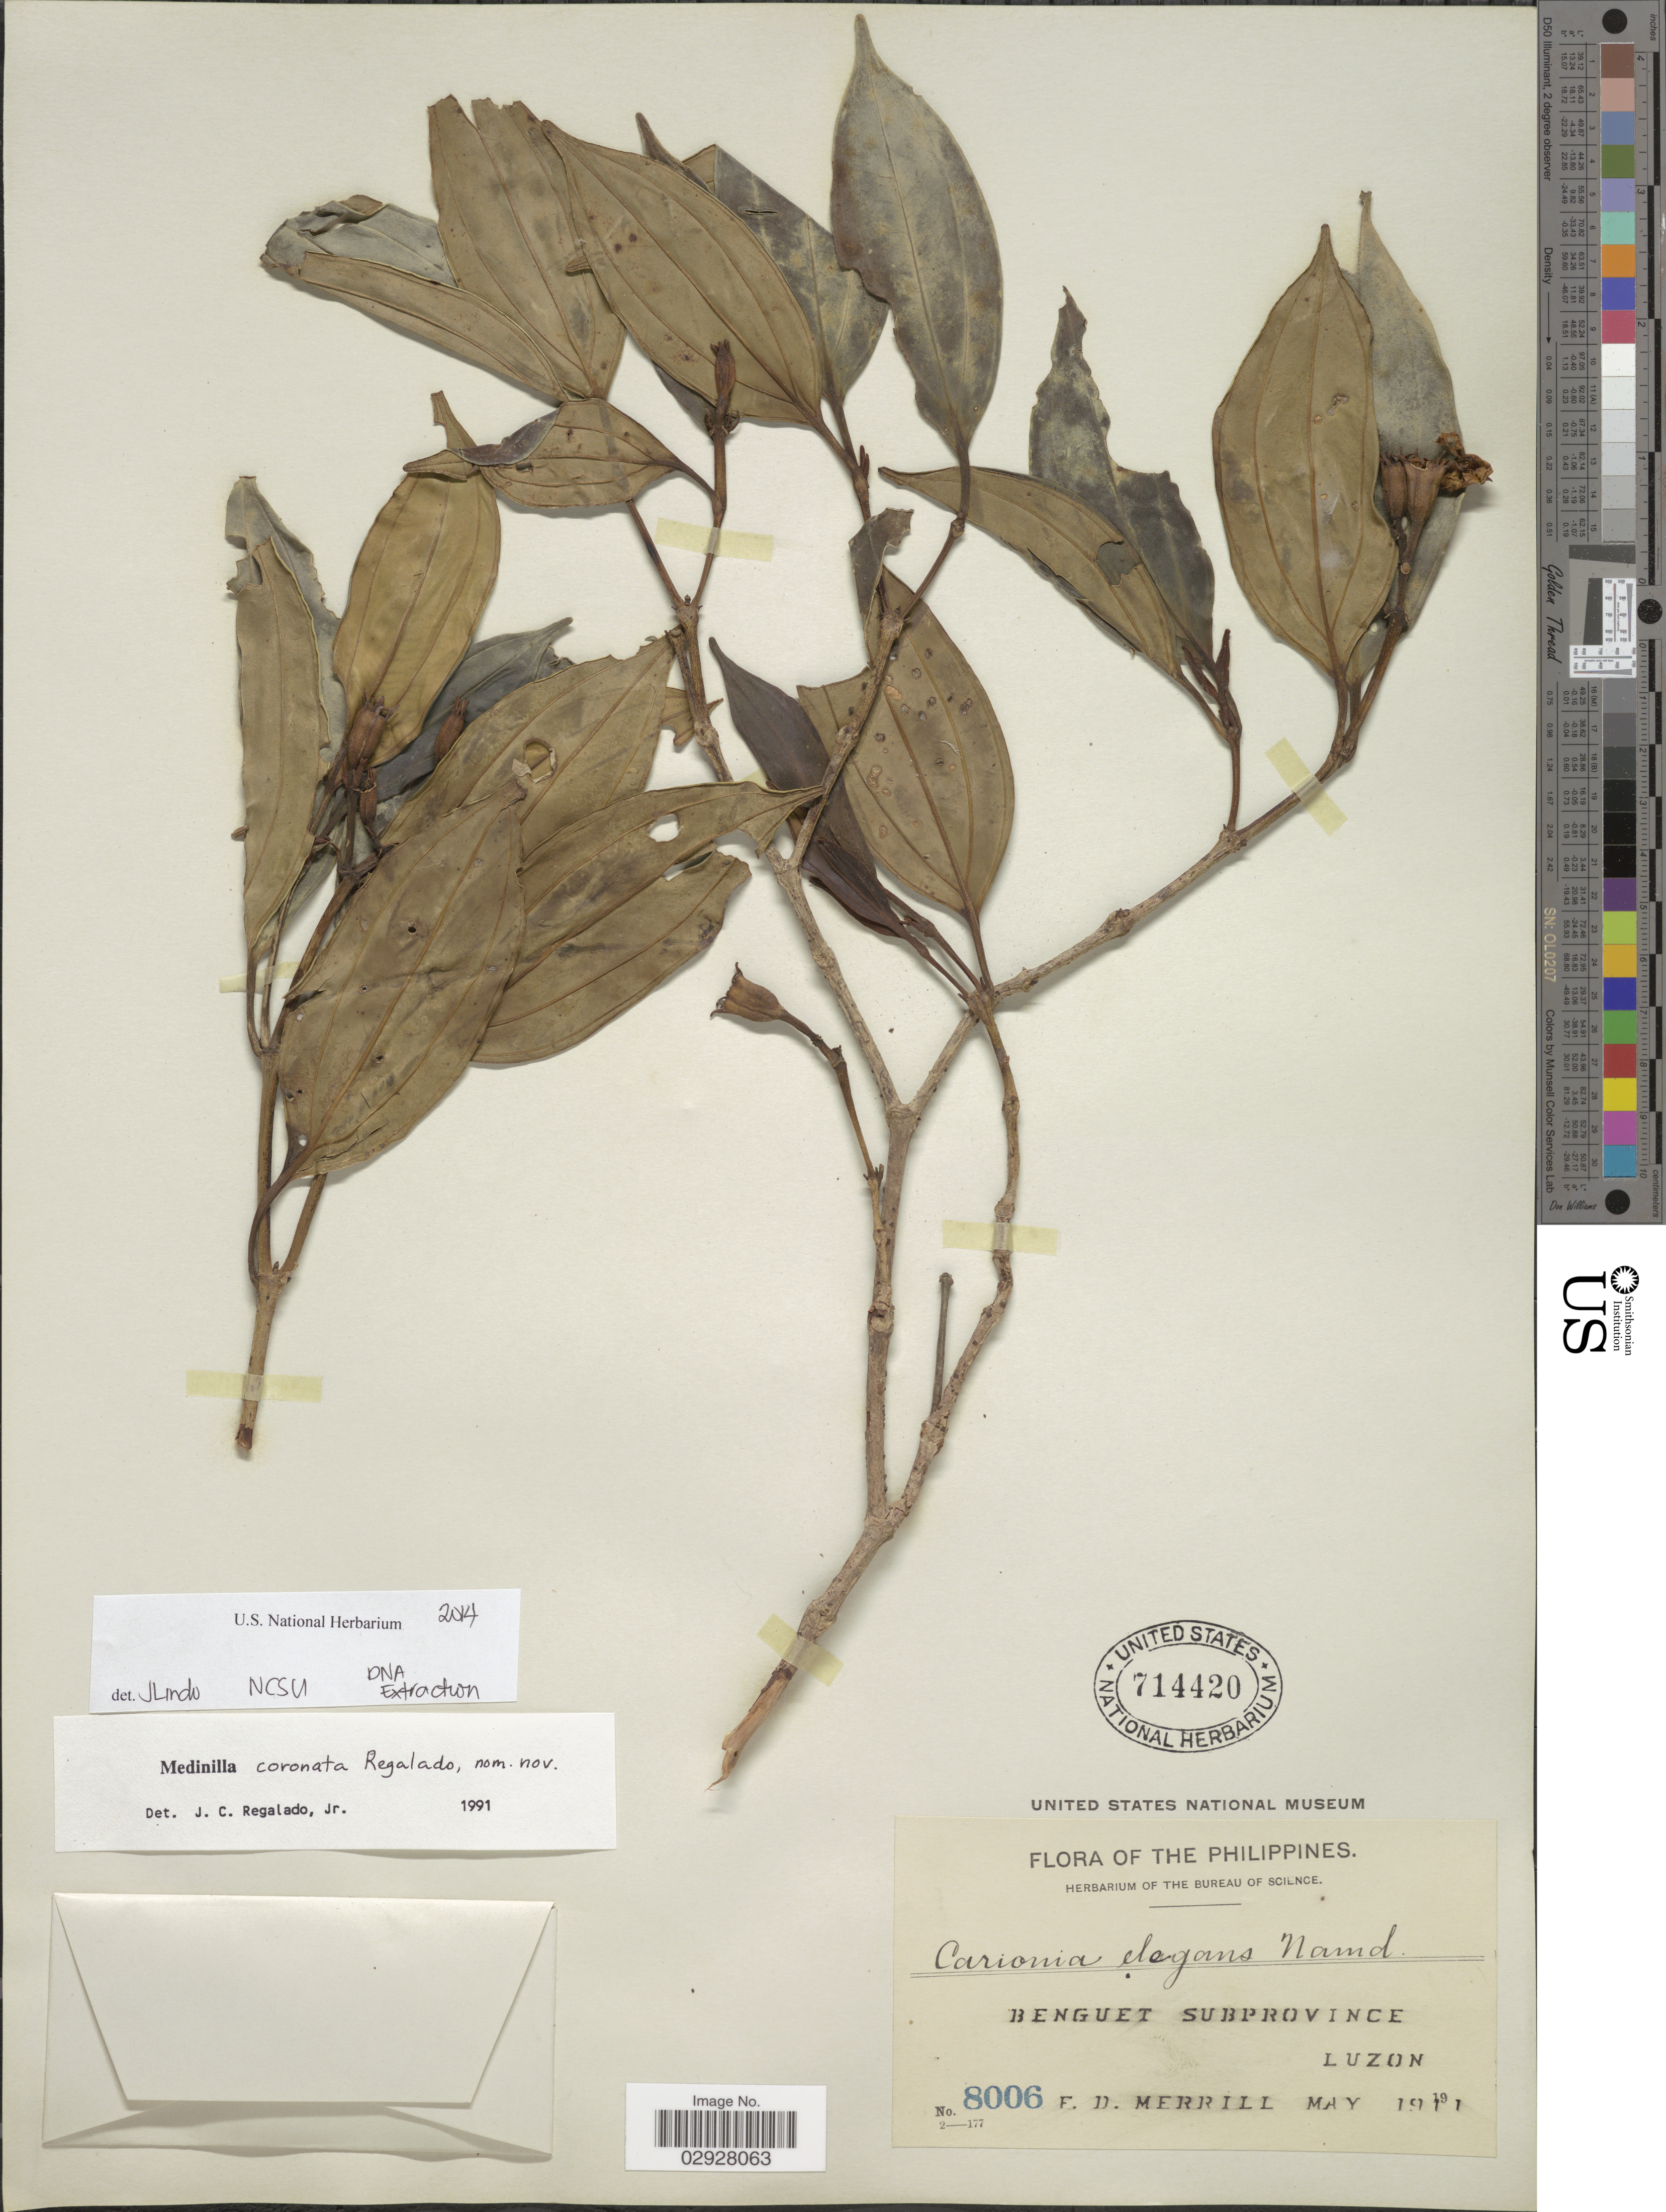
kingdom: Plantae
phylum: Tracheophyta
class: Magnoliopsida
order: Myrtales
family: Melastomataceae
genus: Medinilla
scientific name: Medinilla coronata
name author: Regalado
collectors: E. D. Merrill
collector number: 8006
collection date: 1911-05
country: Philippines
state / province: Cordillera (Administrative Region)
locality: Benguet Subprovince, Luzon.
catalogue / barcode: US 714420